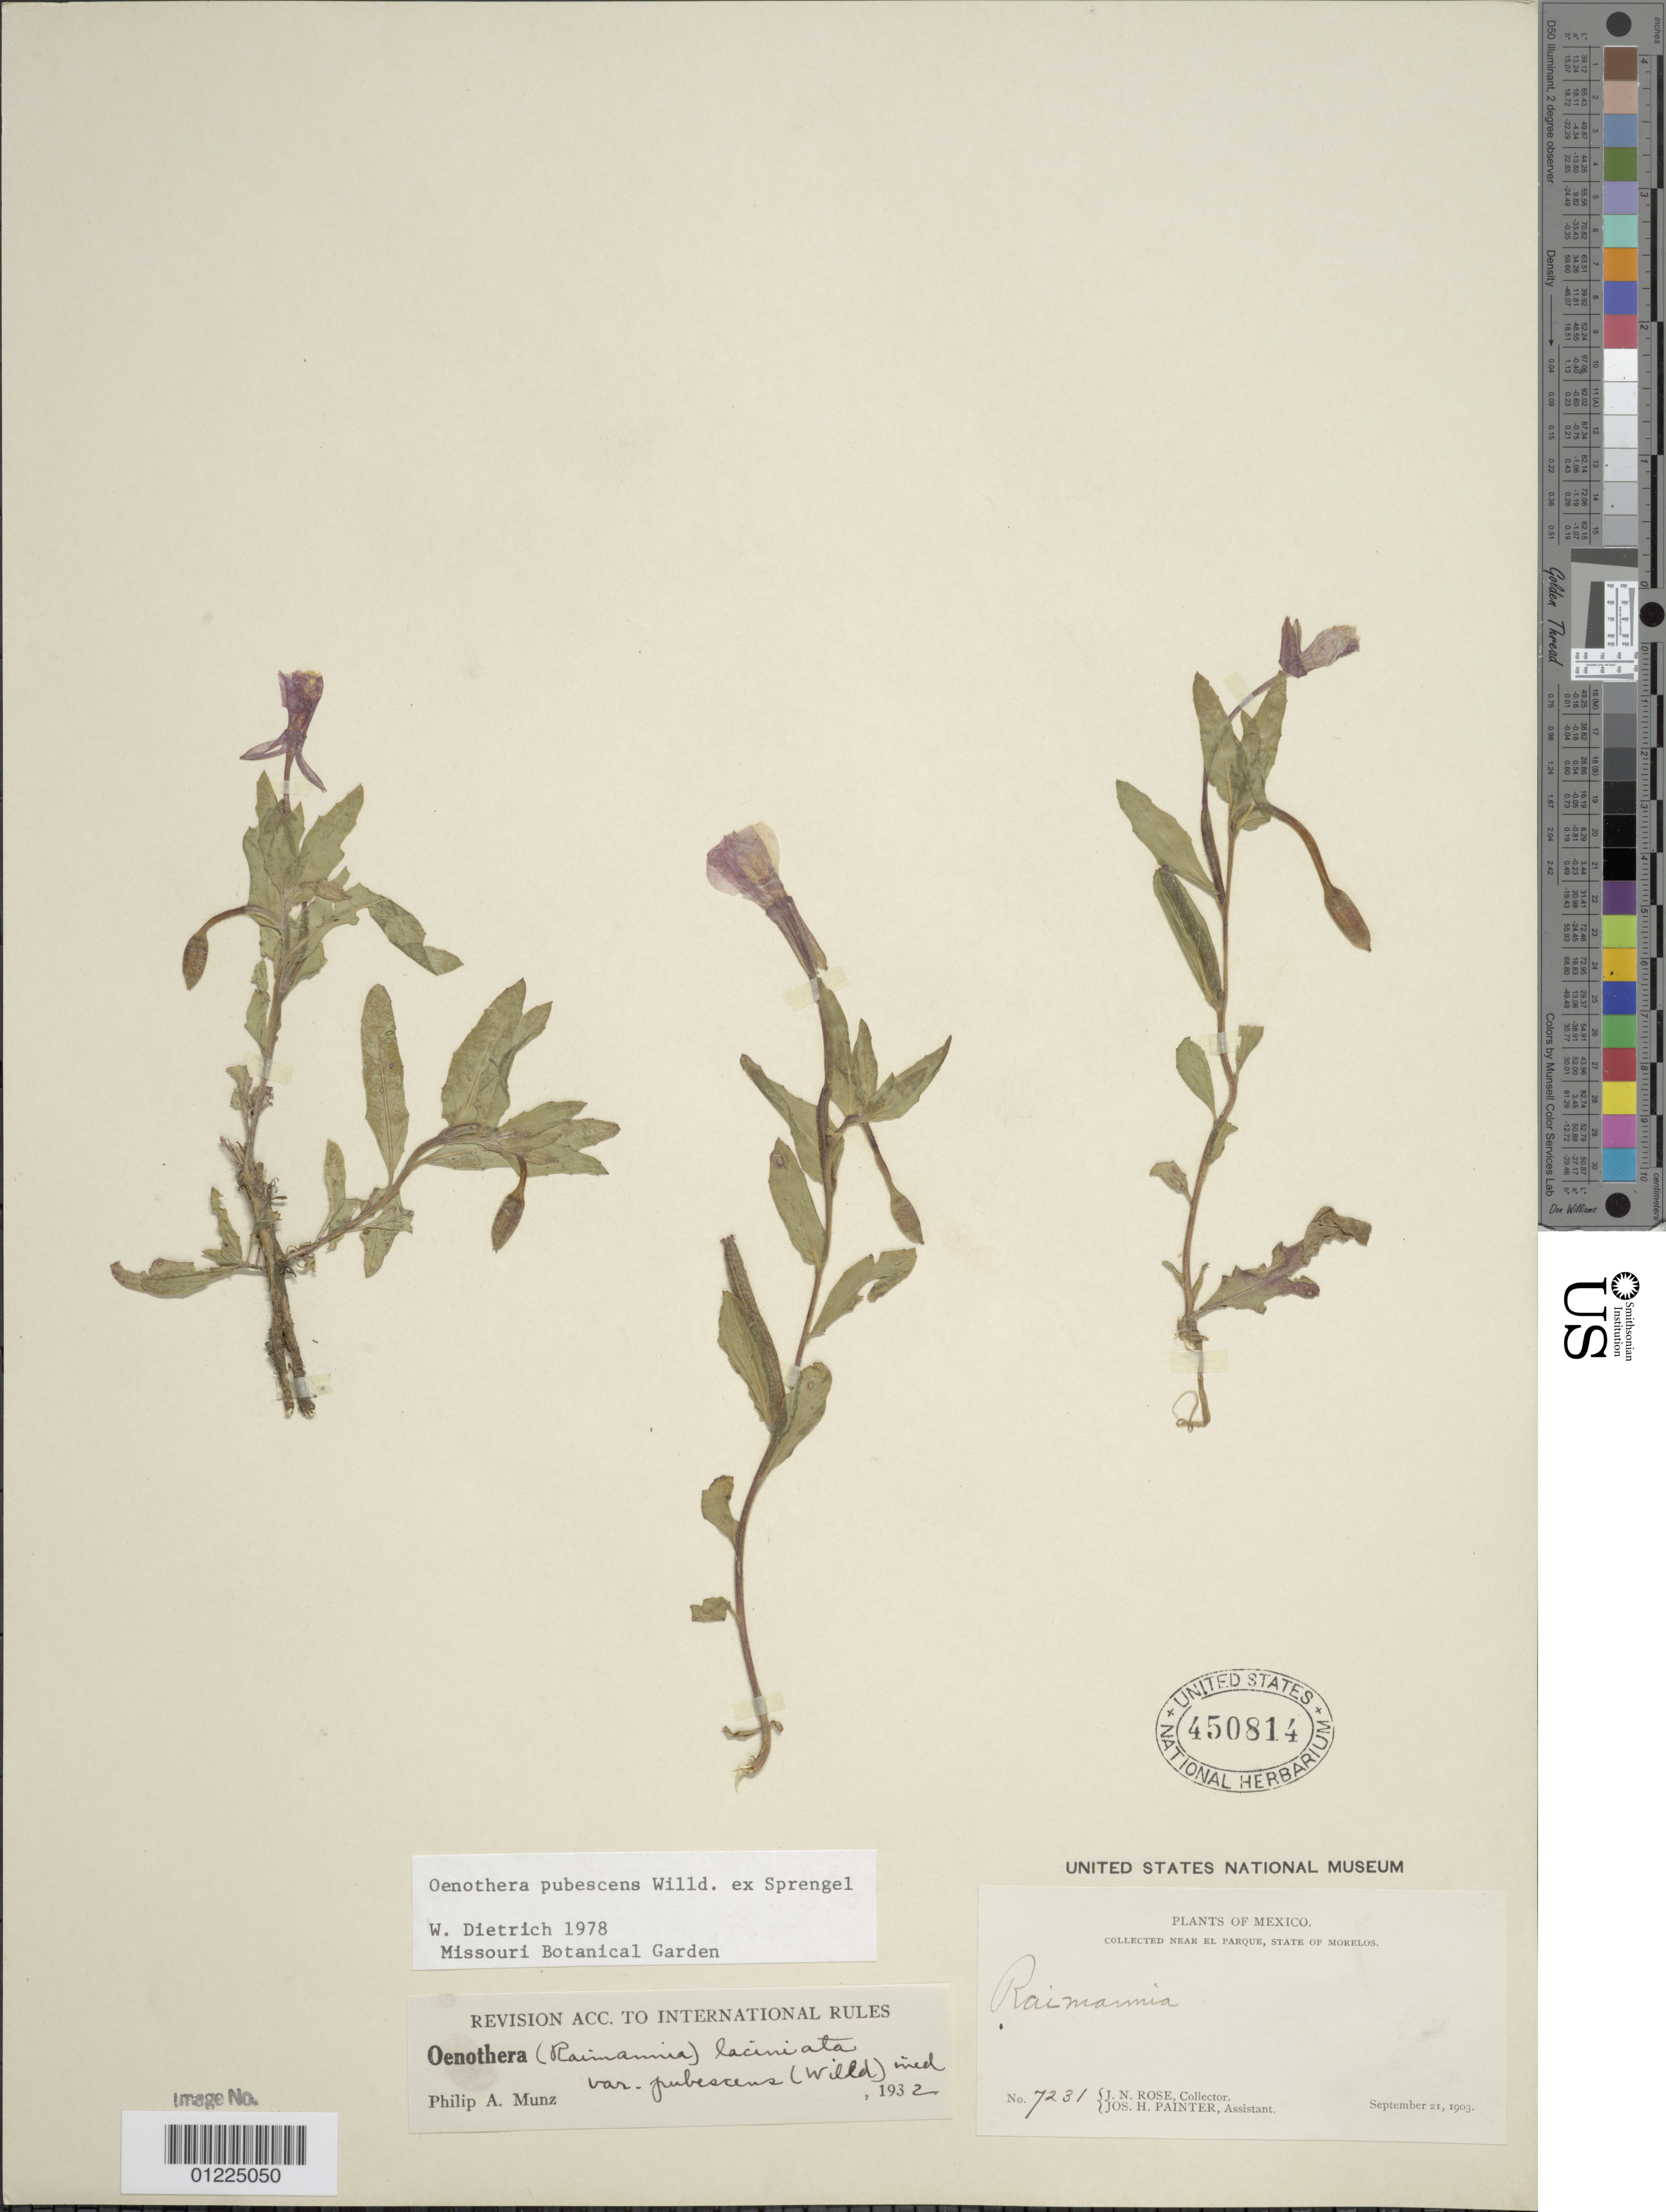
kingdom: Plantae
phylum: Tracheophyta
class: Magnoliopsida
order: Myrtales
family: Onagraceae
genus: Oenothera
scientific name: Oenothera pubescens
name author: Willd. ex Spreng.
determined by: Dietrich, W.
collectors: J. N. Rose & J. H. Painter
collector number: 7231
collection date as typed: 21 Sep 1903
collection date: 1903-09-21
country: Mexico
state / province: Morelos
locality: Near El Parque, state of Morelos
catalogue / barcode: US 450814